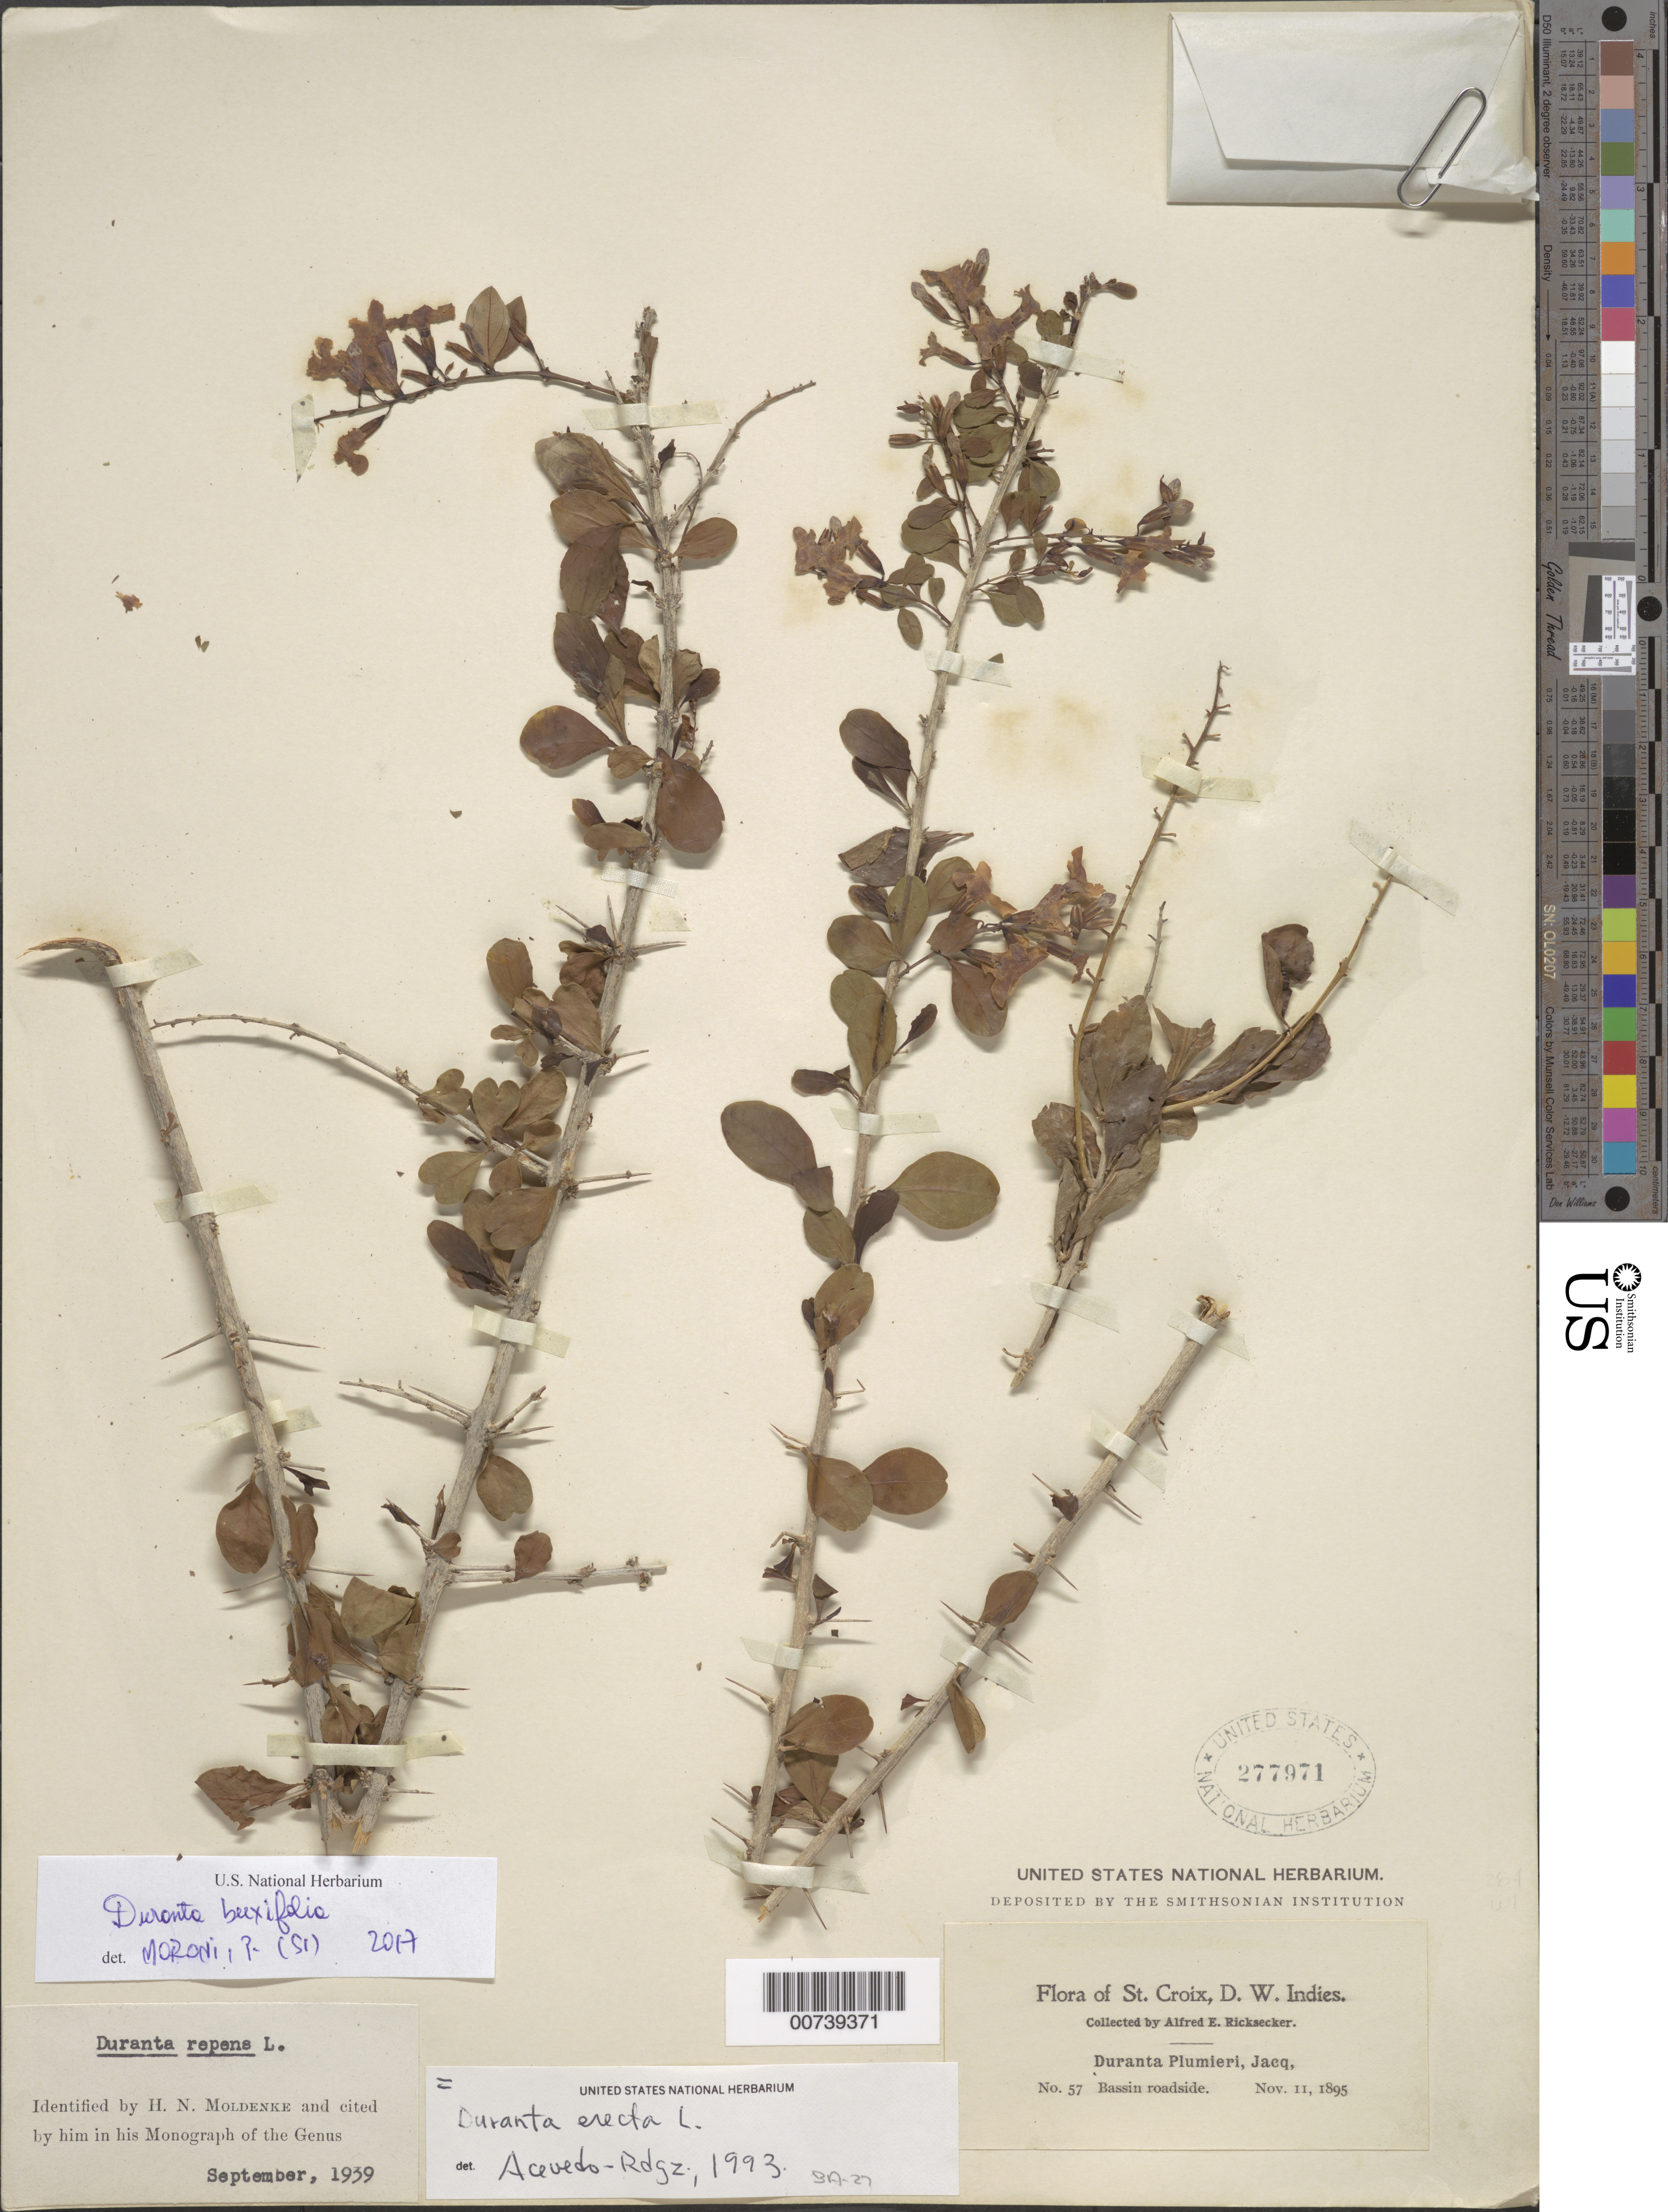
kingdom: Plantae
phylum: Tracheophyta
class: Magnoliopsida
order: Lamiales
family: Verbenaceae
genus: Duranta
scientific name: Duranta erecta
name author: L.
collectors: A. E. Ricksecker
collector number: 57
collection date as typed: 11 Nov 1895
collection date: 1895-11-11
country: U.S. Virgin Islands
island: St. Croix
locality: Bassin roadside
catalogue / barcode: US 277971